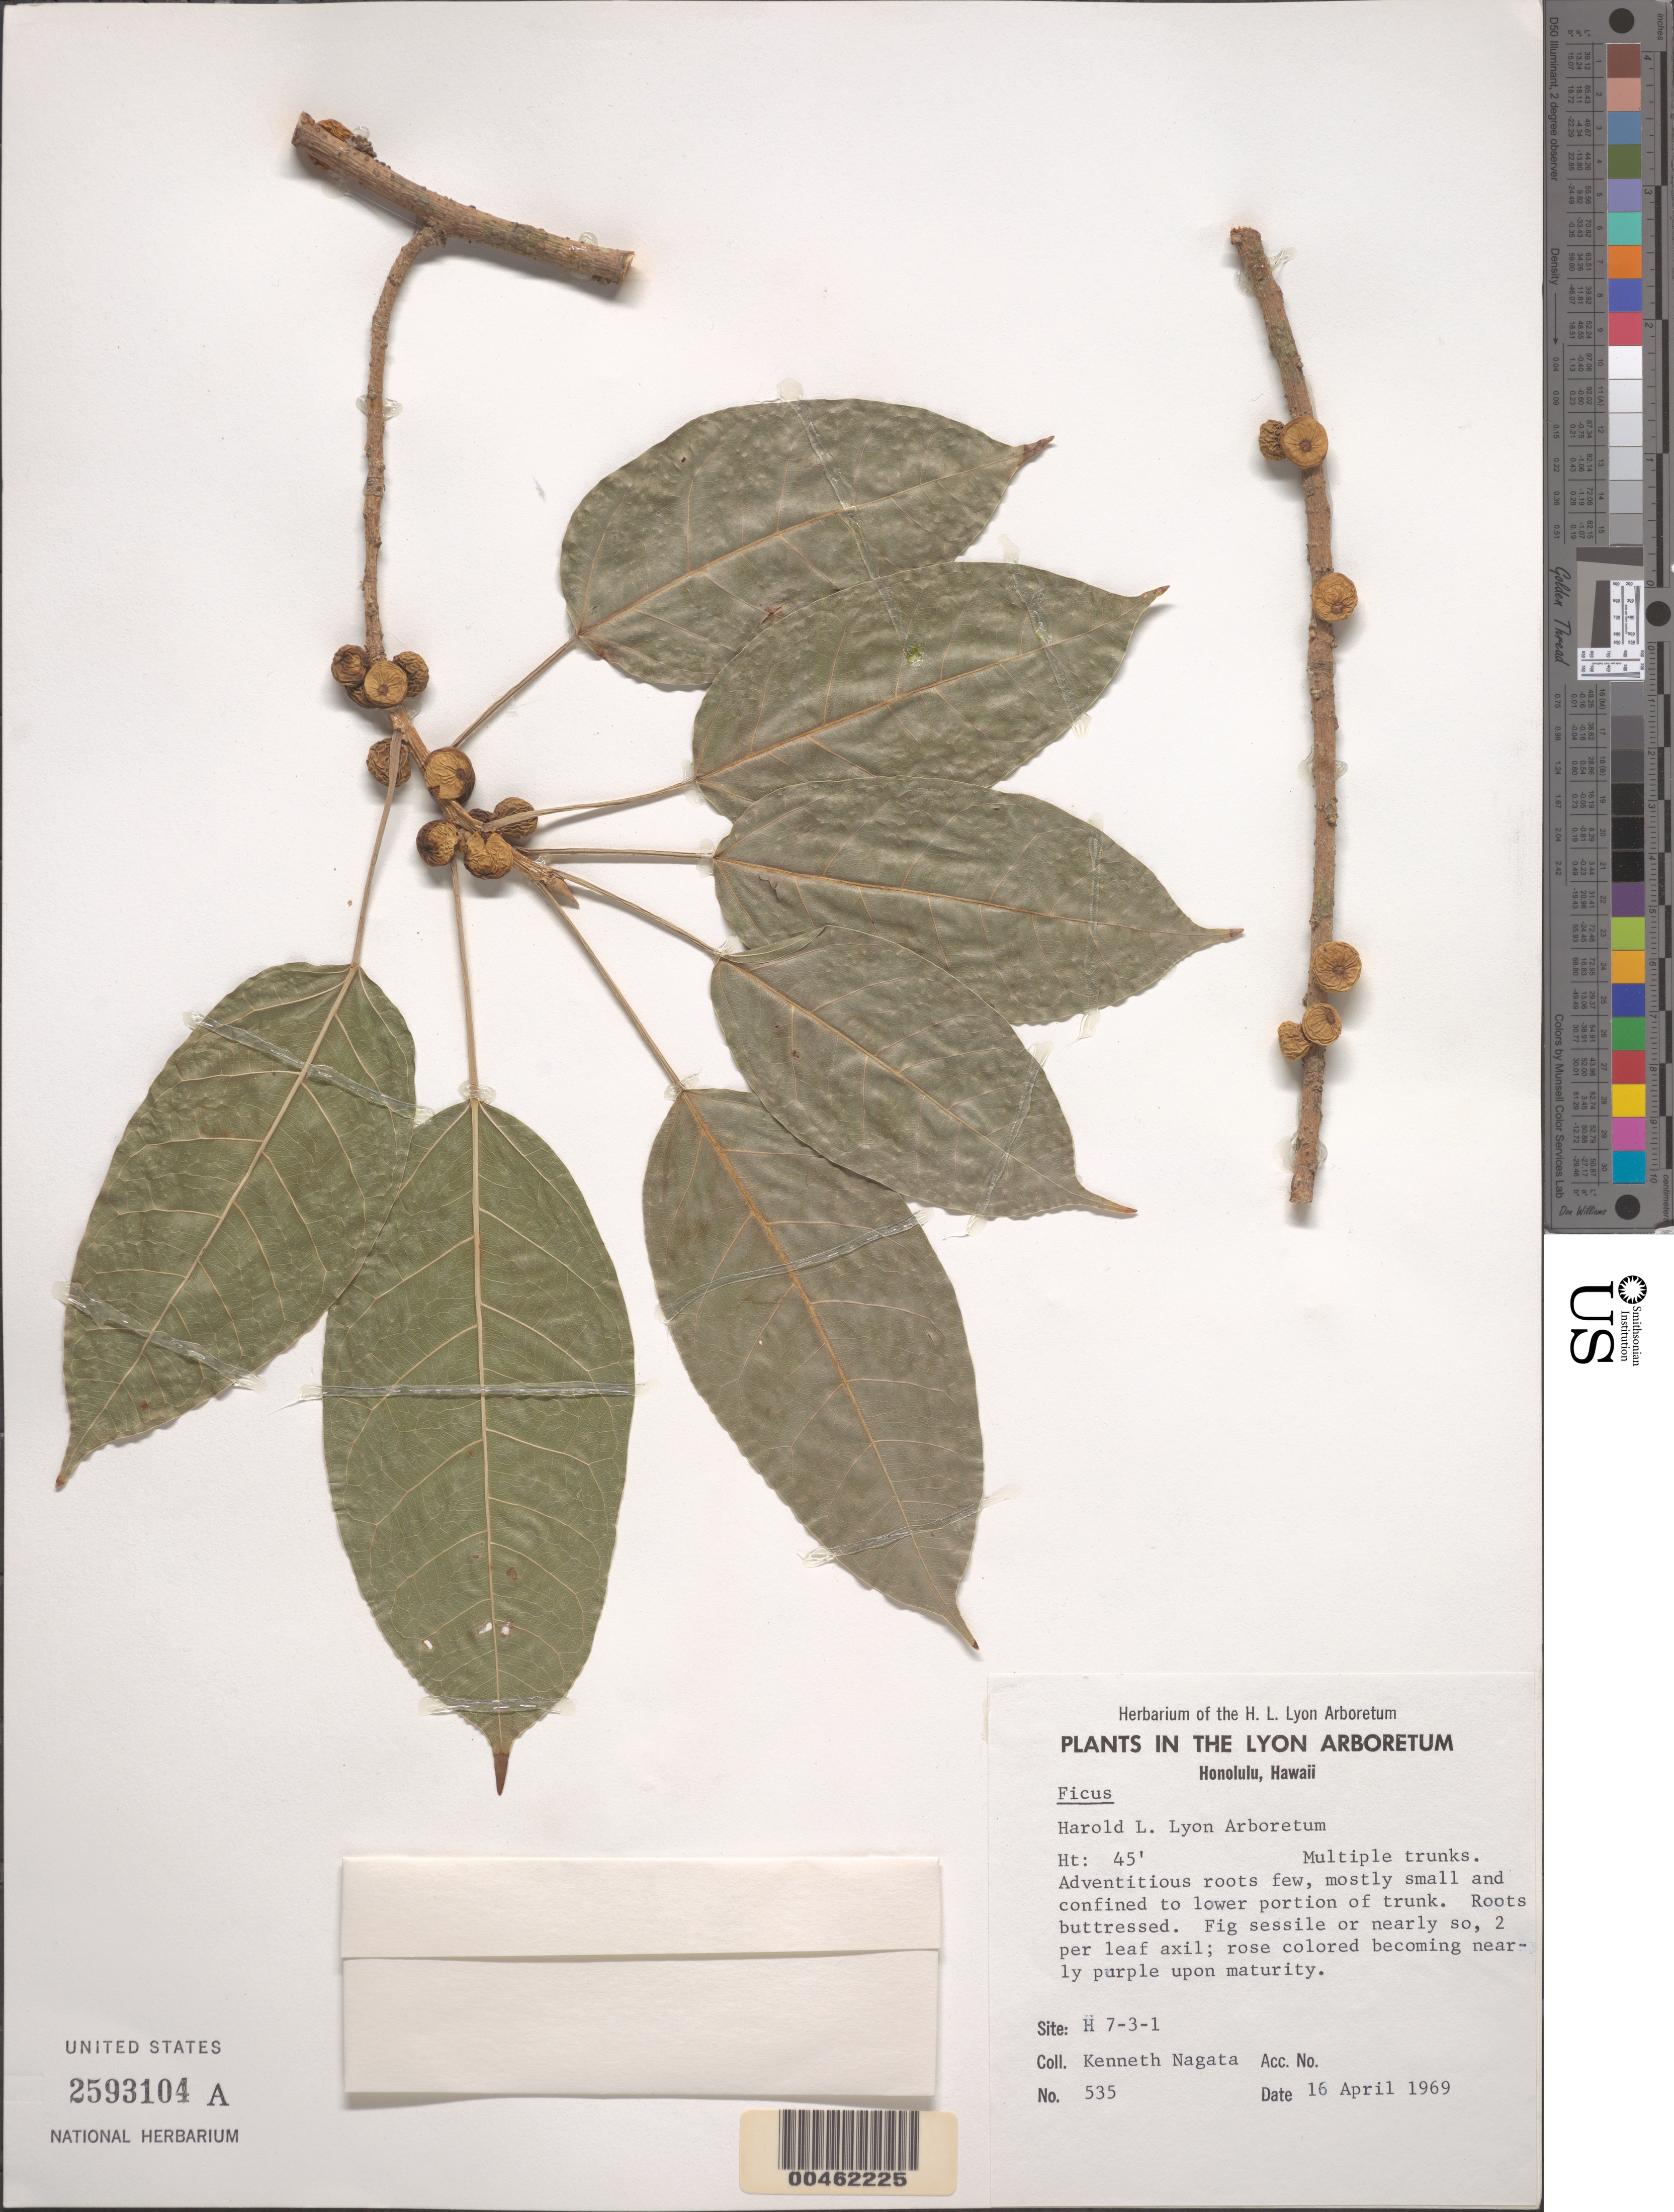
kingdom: Plantae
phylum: Tracheophyta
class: Magnoliopsida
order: Rosales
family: Moraceae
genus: Ficus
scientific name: Ficus sp.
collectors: K. Nagata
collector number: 535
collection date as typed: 16 Apr 1969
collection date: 1969-04-16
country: United States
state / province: Hawaii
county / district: Honolulu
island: Oahu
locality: Honolulu, H.L. Lyon Arboretum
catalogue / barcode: US 2593104A